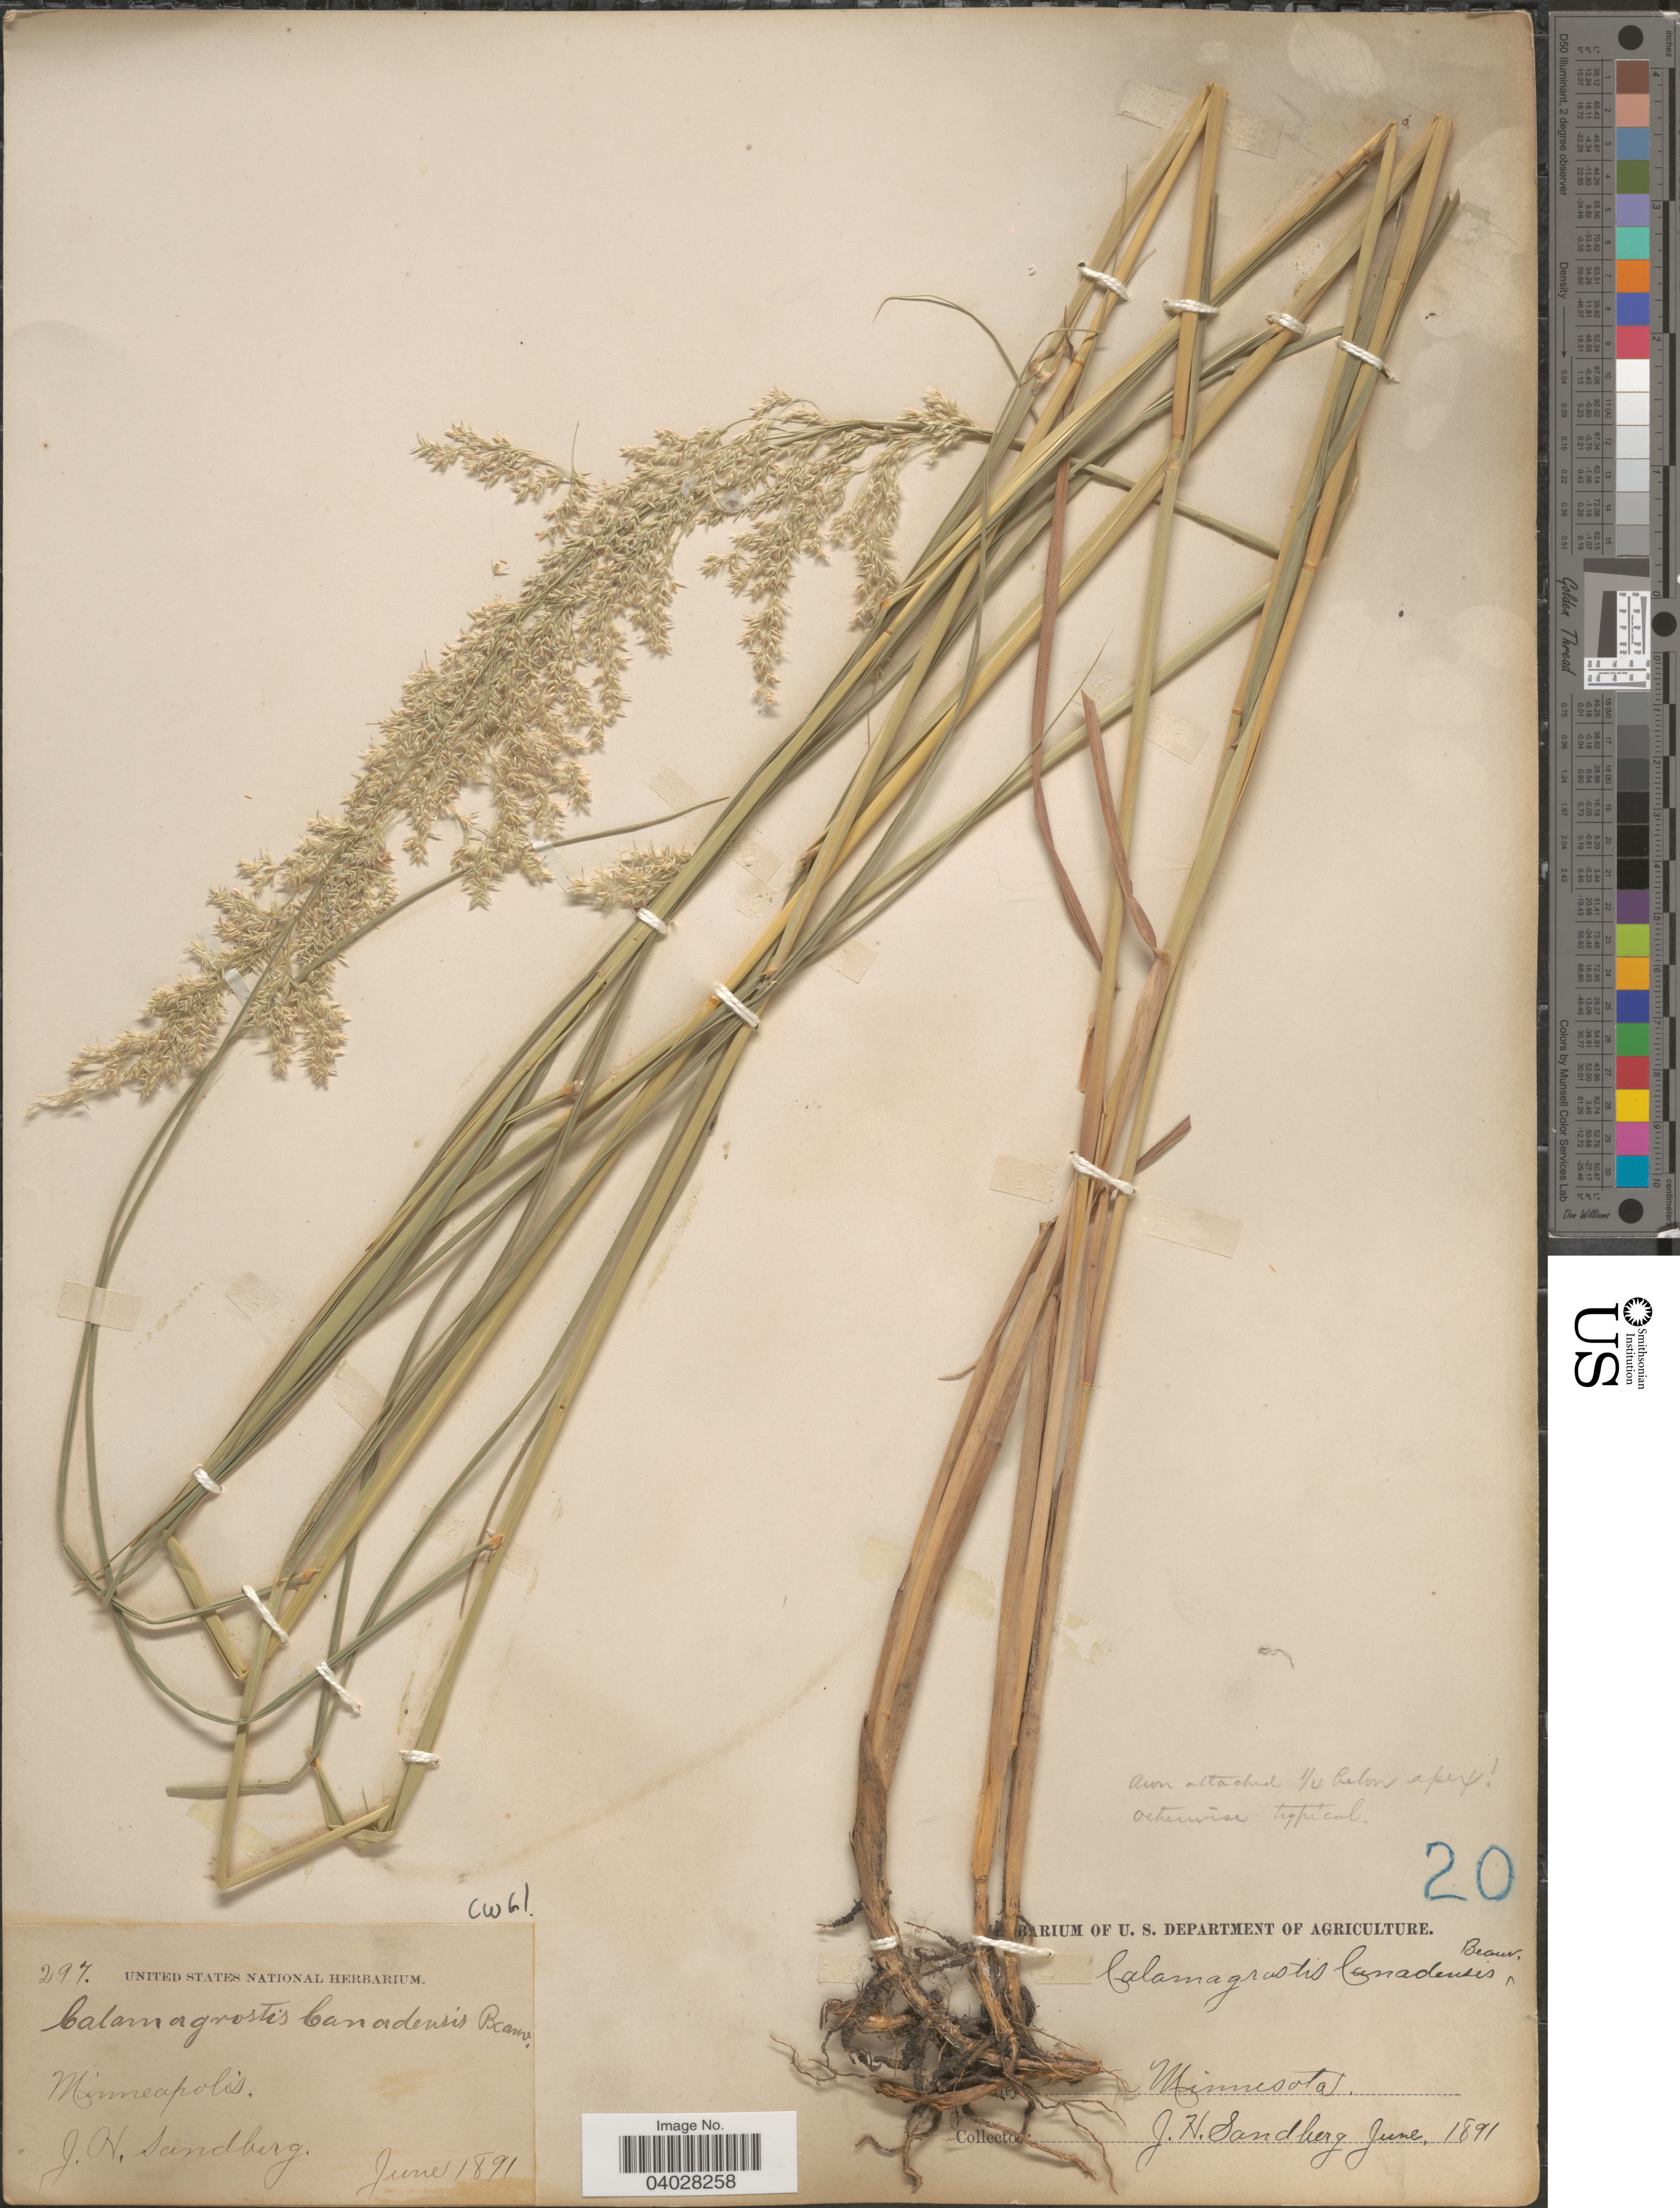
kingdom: Plantae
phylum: Tracheophyta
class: Liliopsida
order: Poales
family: Poaceae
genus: Calamagrostis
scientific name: Calamagrostis canadensis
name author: (Michx.) P. Beauv.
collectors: J. H. Sandberg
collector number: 297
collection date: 1891-06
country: United States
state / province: Minnesota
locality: Minneapolis.